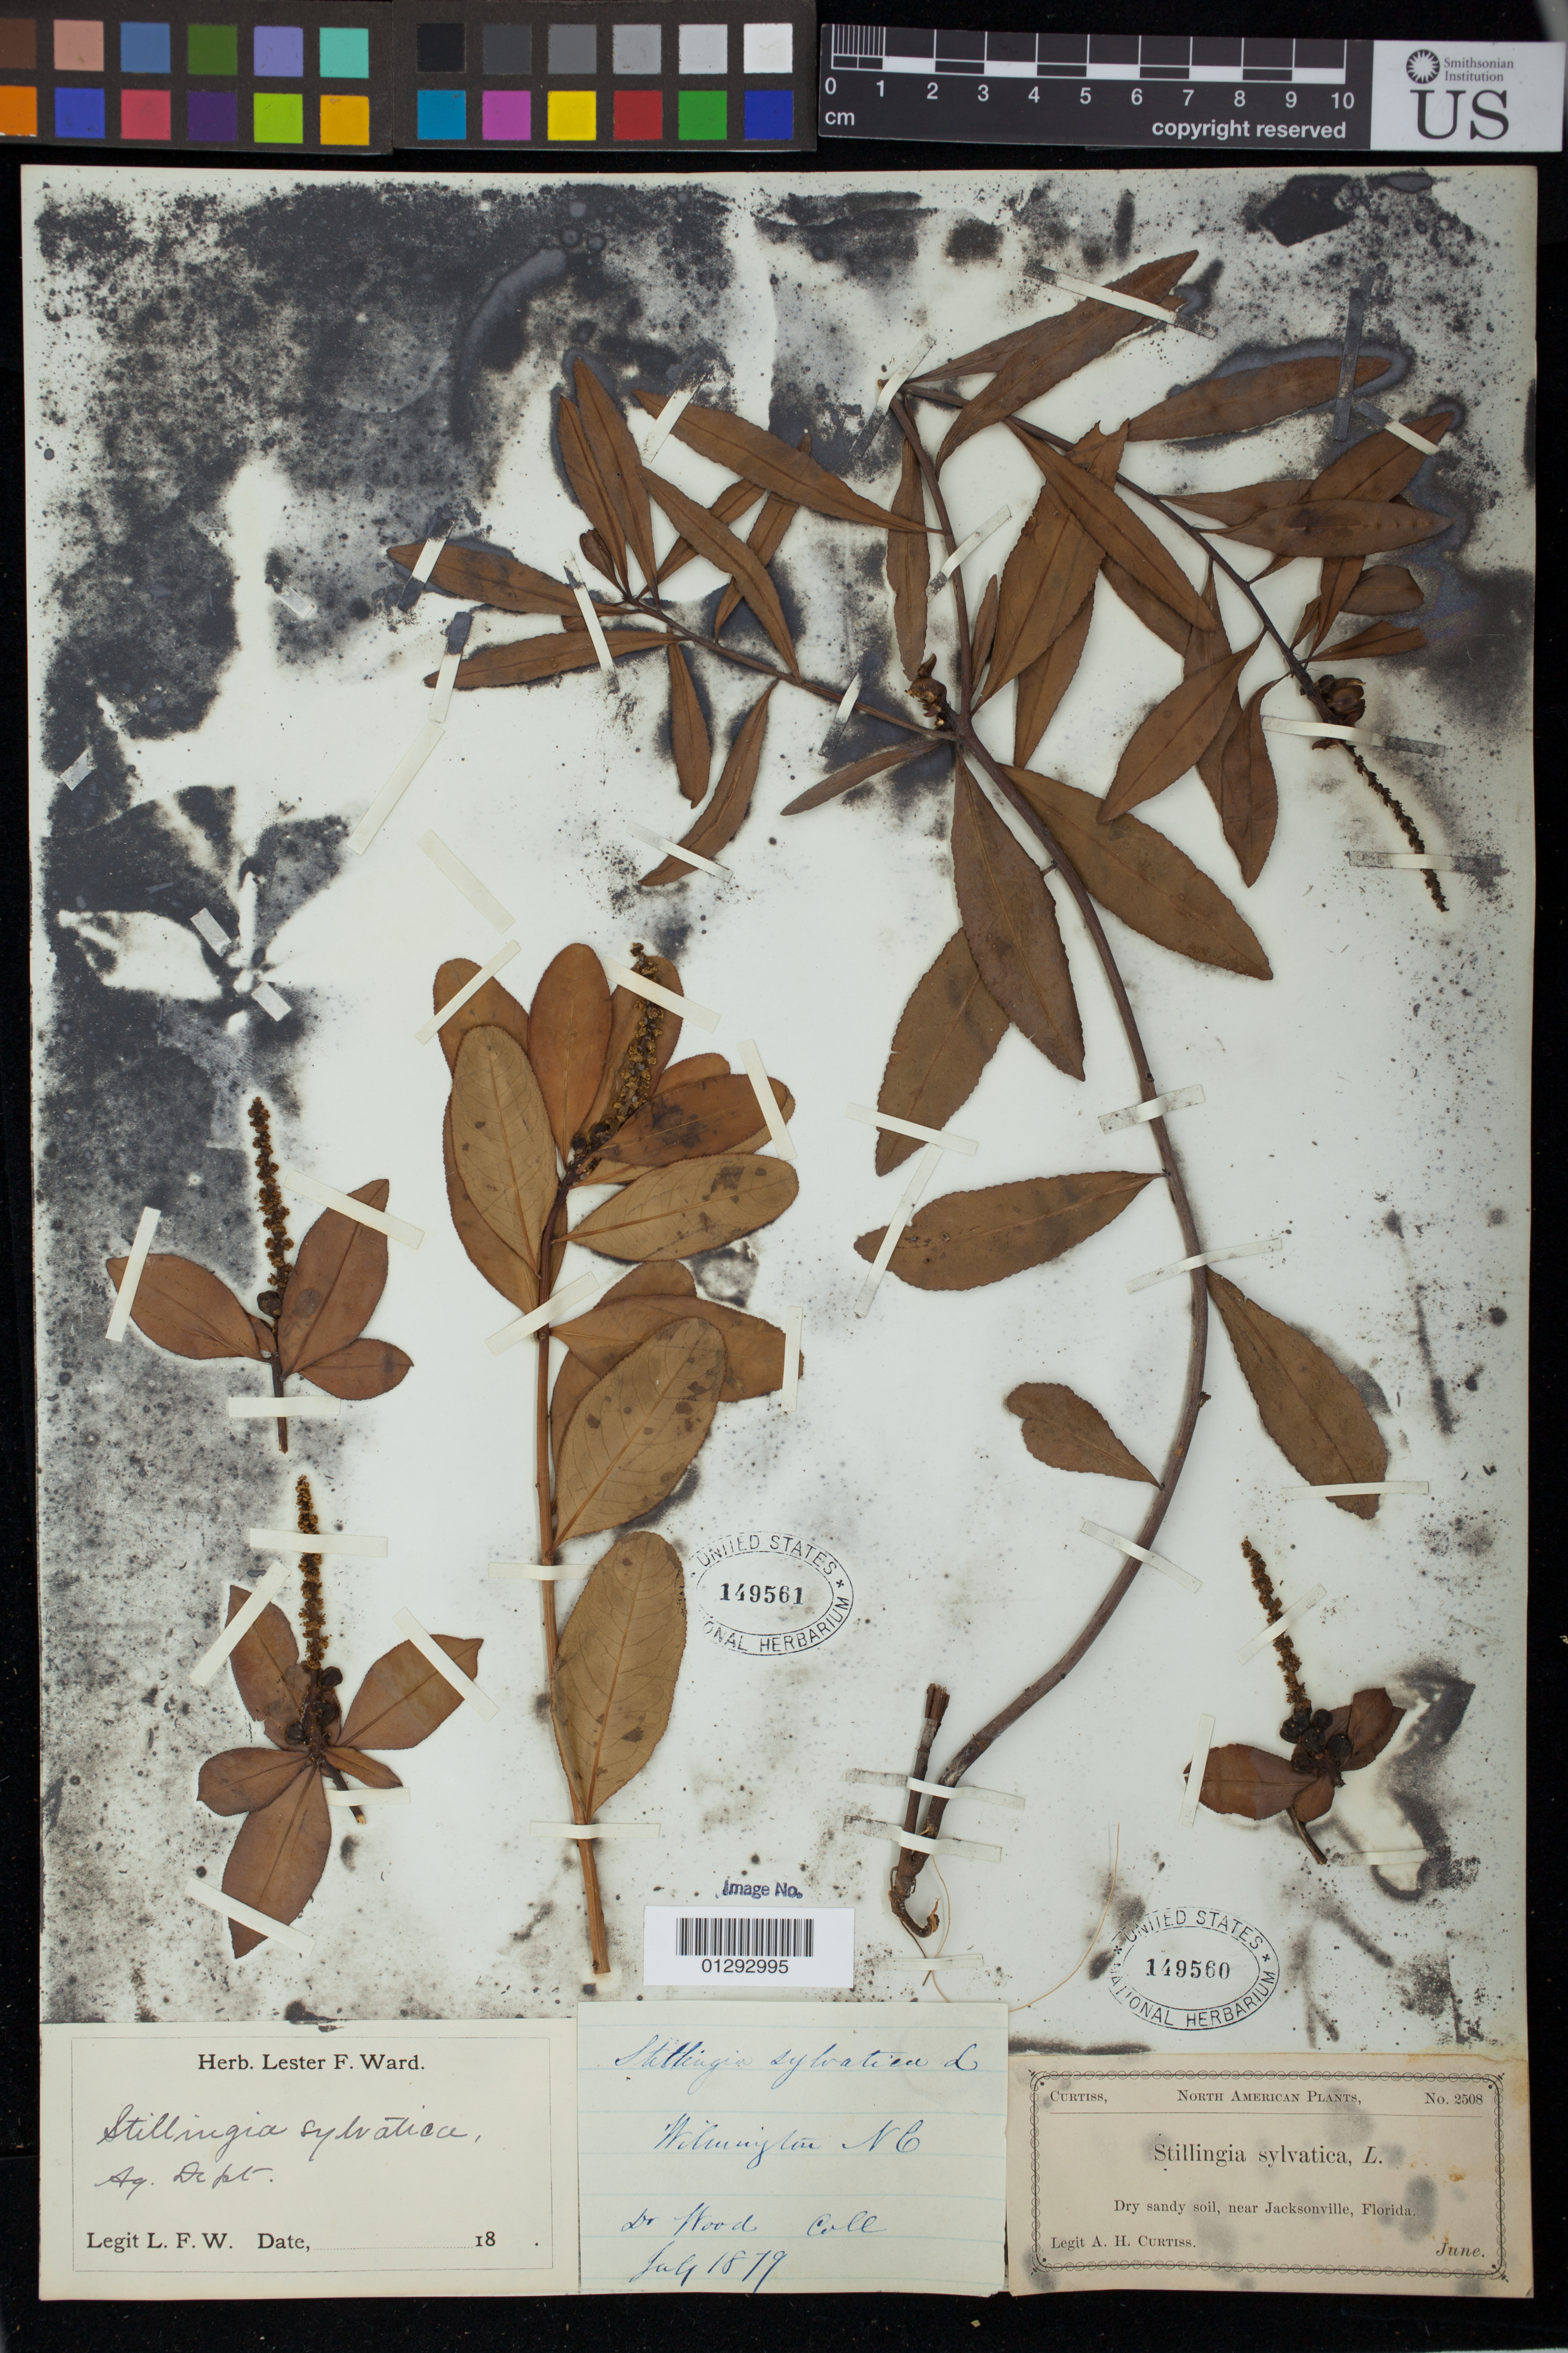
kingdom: Plantae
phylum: Tracheophyta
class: Magnoliopsida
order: Malpighiales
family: Euphorbiaceae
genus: Stillingia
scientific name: Stillingia sylvatica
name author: L.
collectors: L. F. Ward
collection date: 1879-07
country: United States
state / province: North Carolina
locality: Wilmington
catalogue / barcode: US 149561